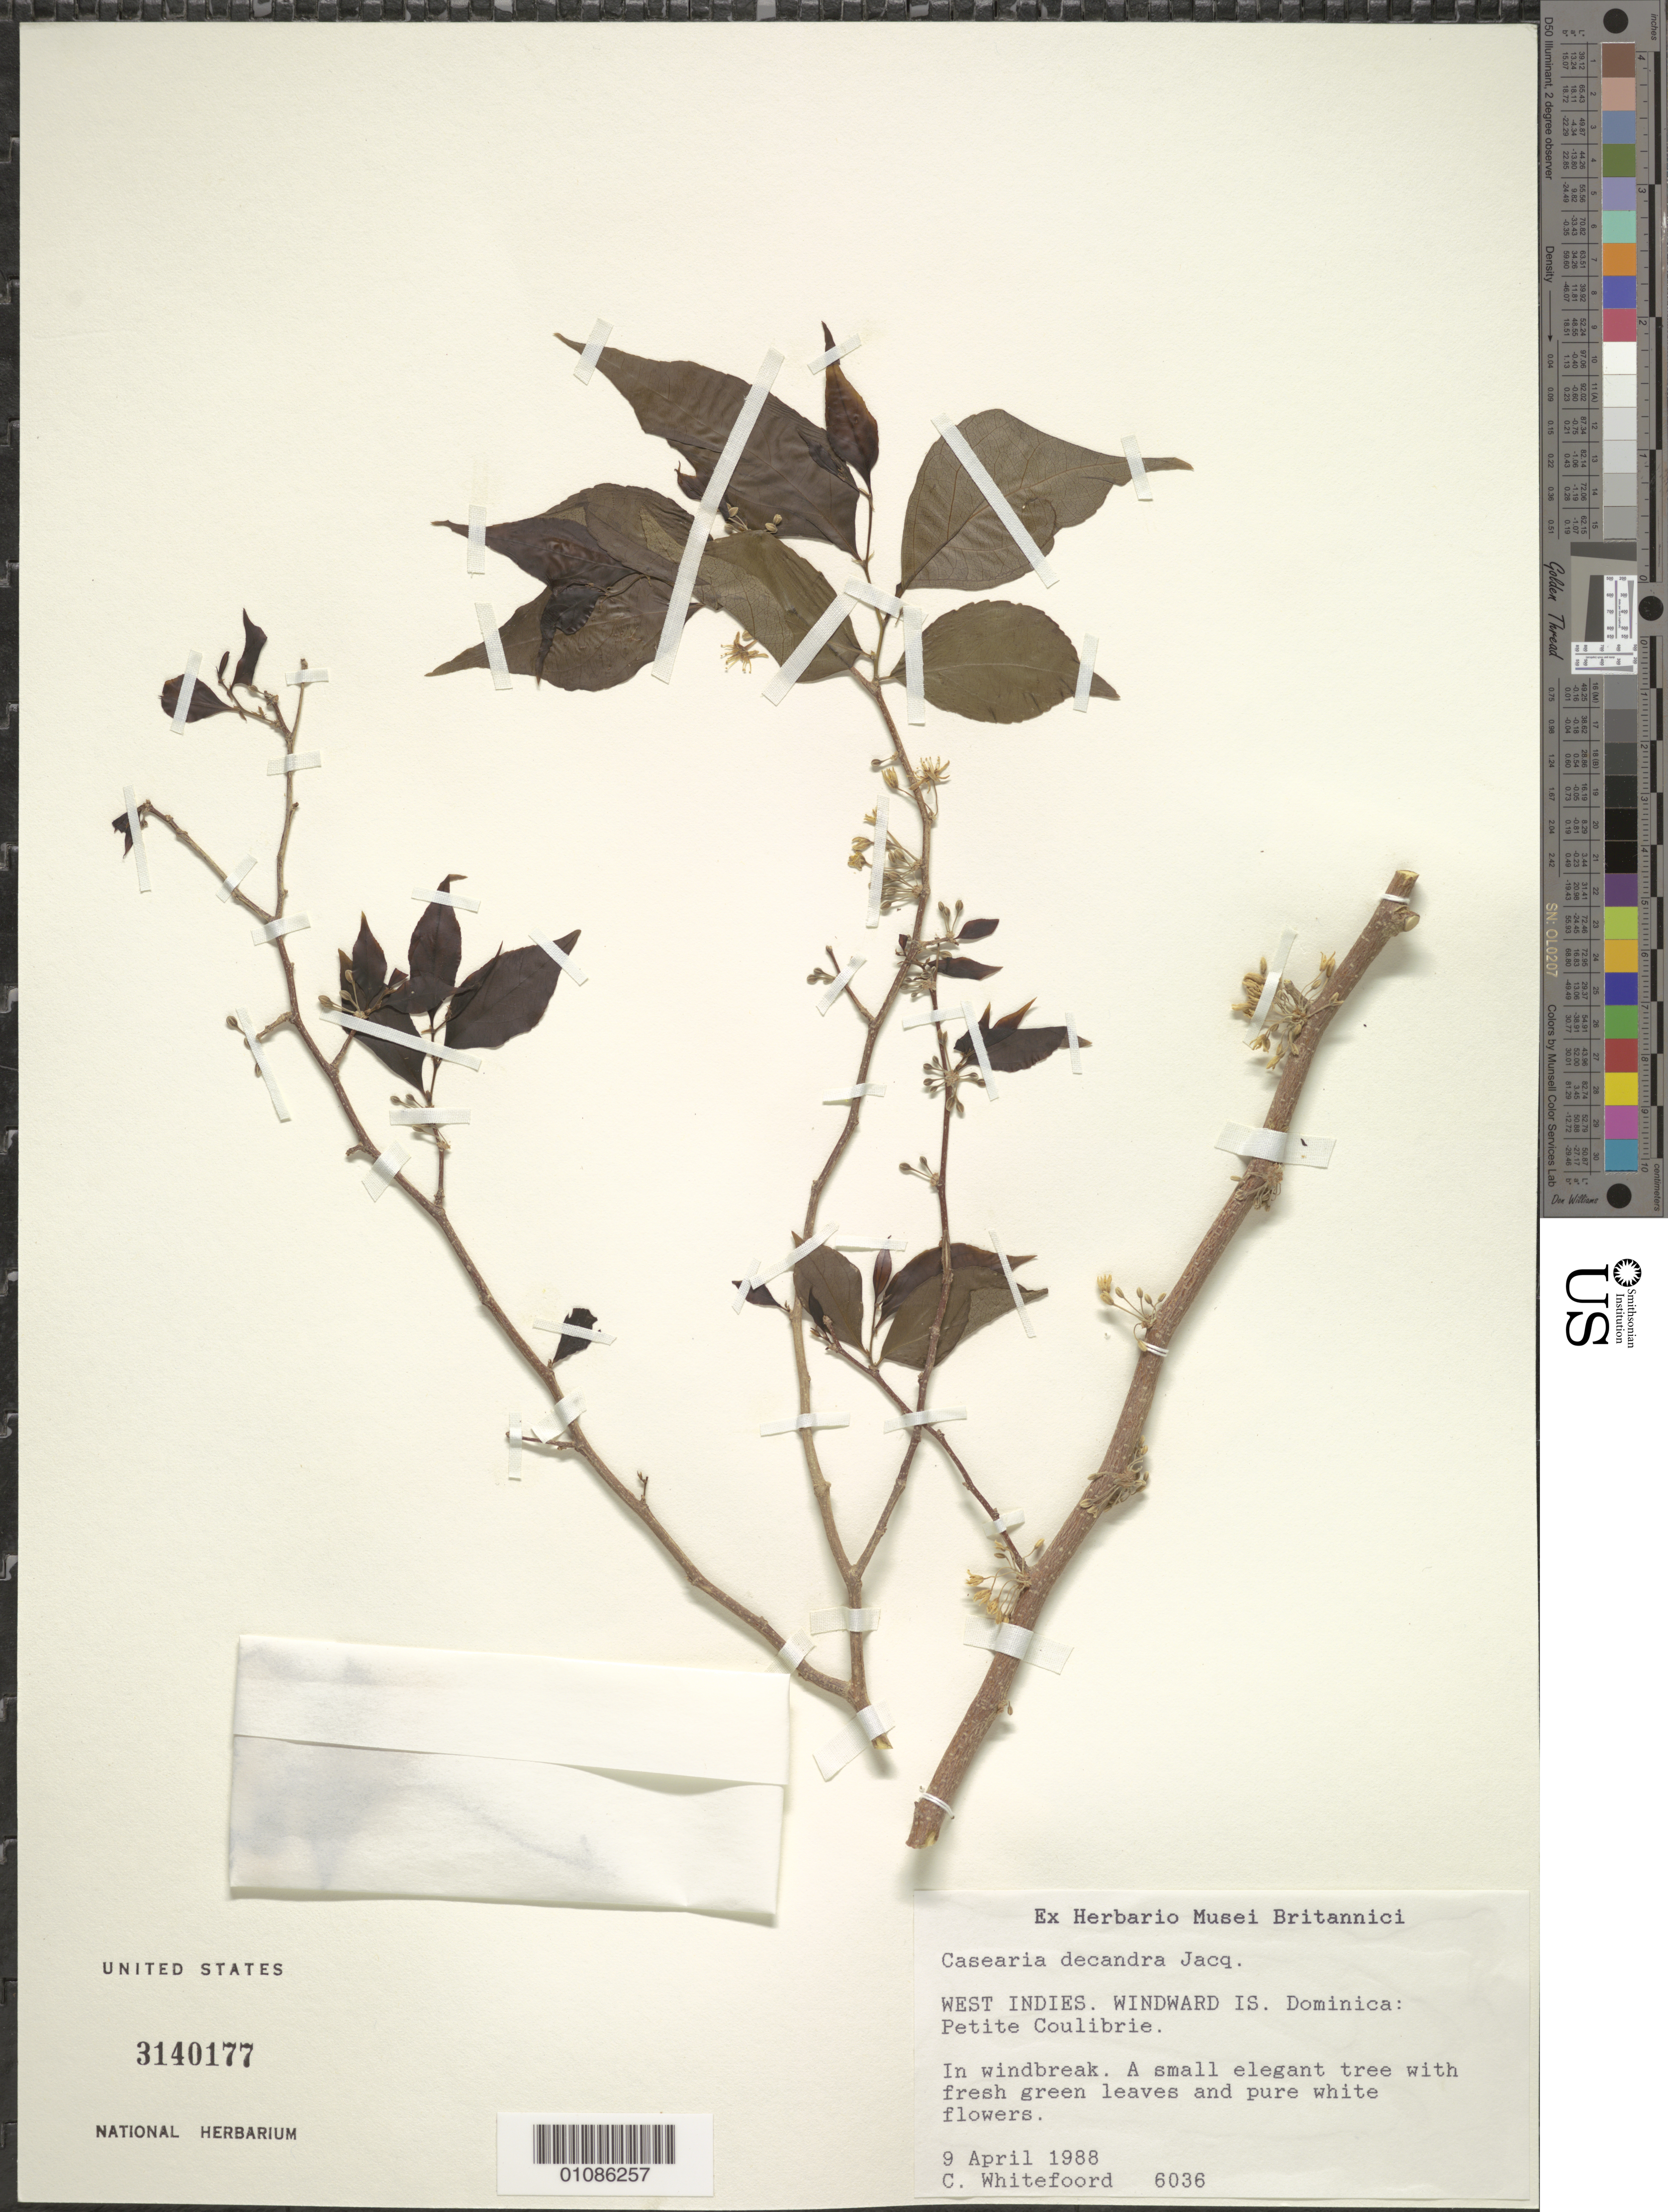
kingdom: Plantae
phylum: Tracheophyta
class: Magnoliopsida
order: Malpighiales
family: Salicaceae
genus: Casearia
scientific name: Casearia decandra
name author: Jacq.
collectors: C. Whitefoord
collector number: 6036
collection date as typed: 09 Apr 1988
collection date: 1988-04-09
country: Dominica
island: Dominica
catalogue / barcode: US 3140177